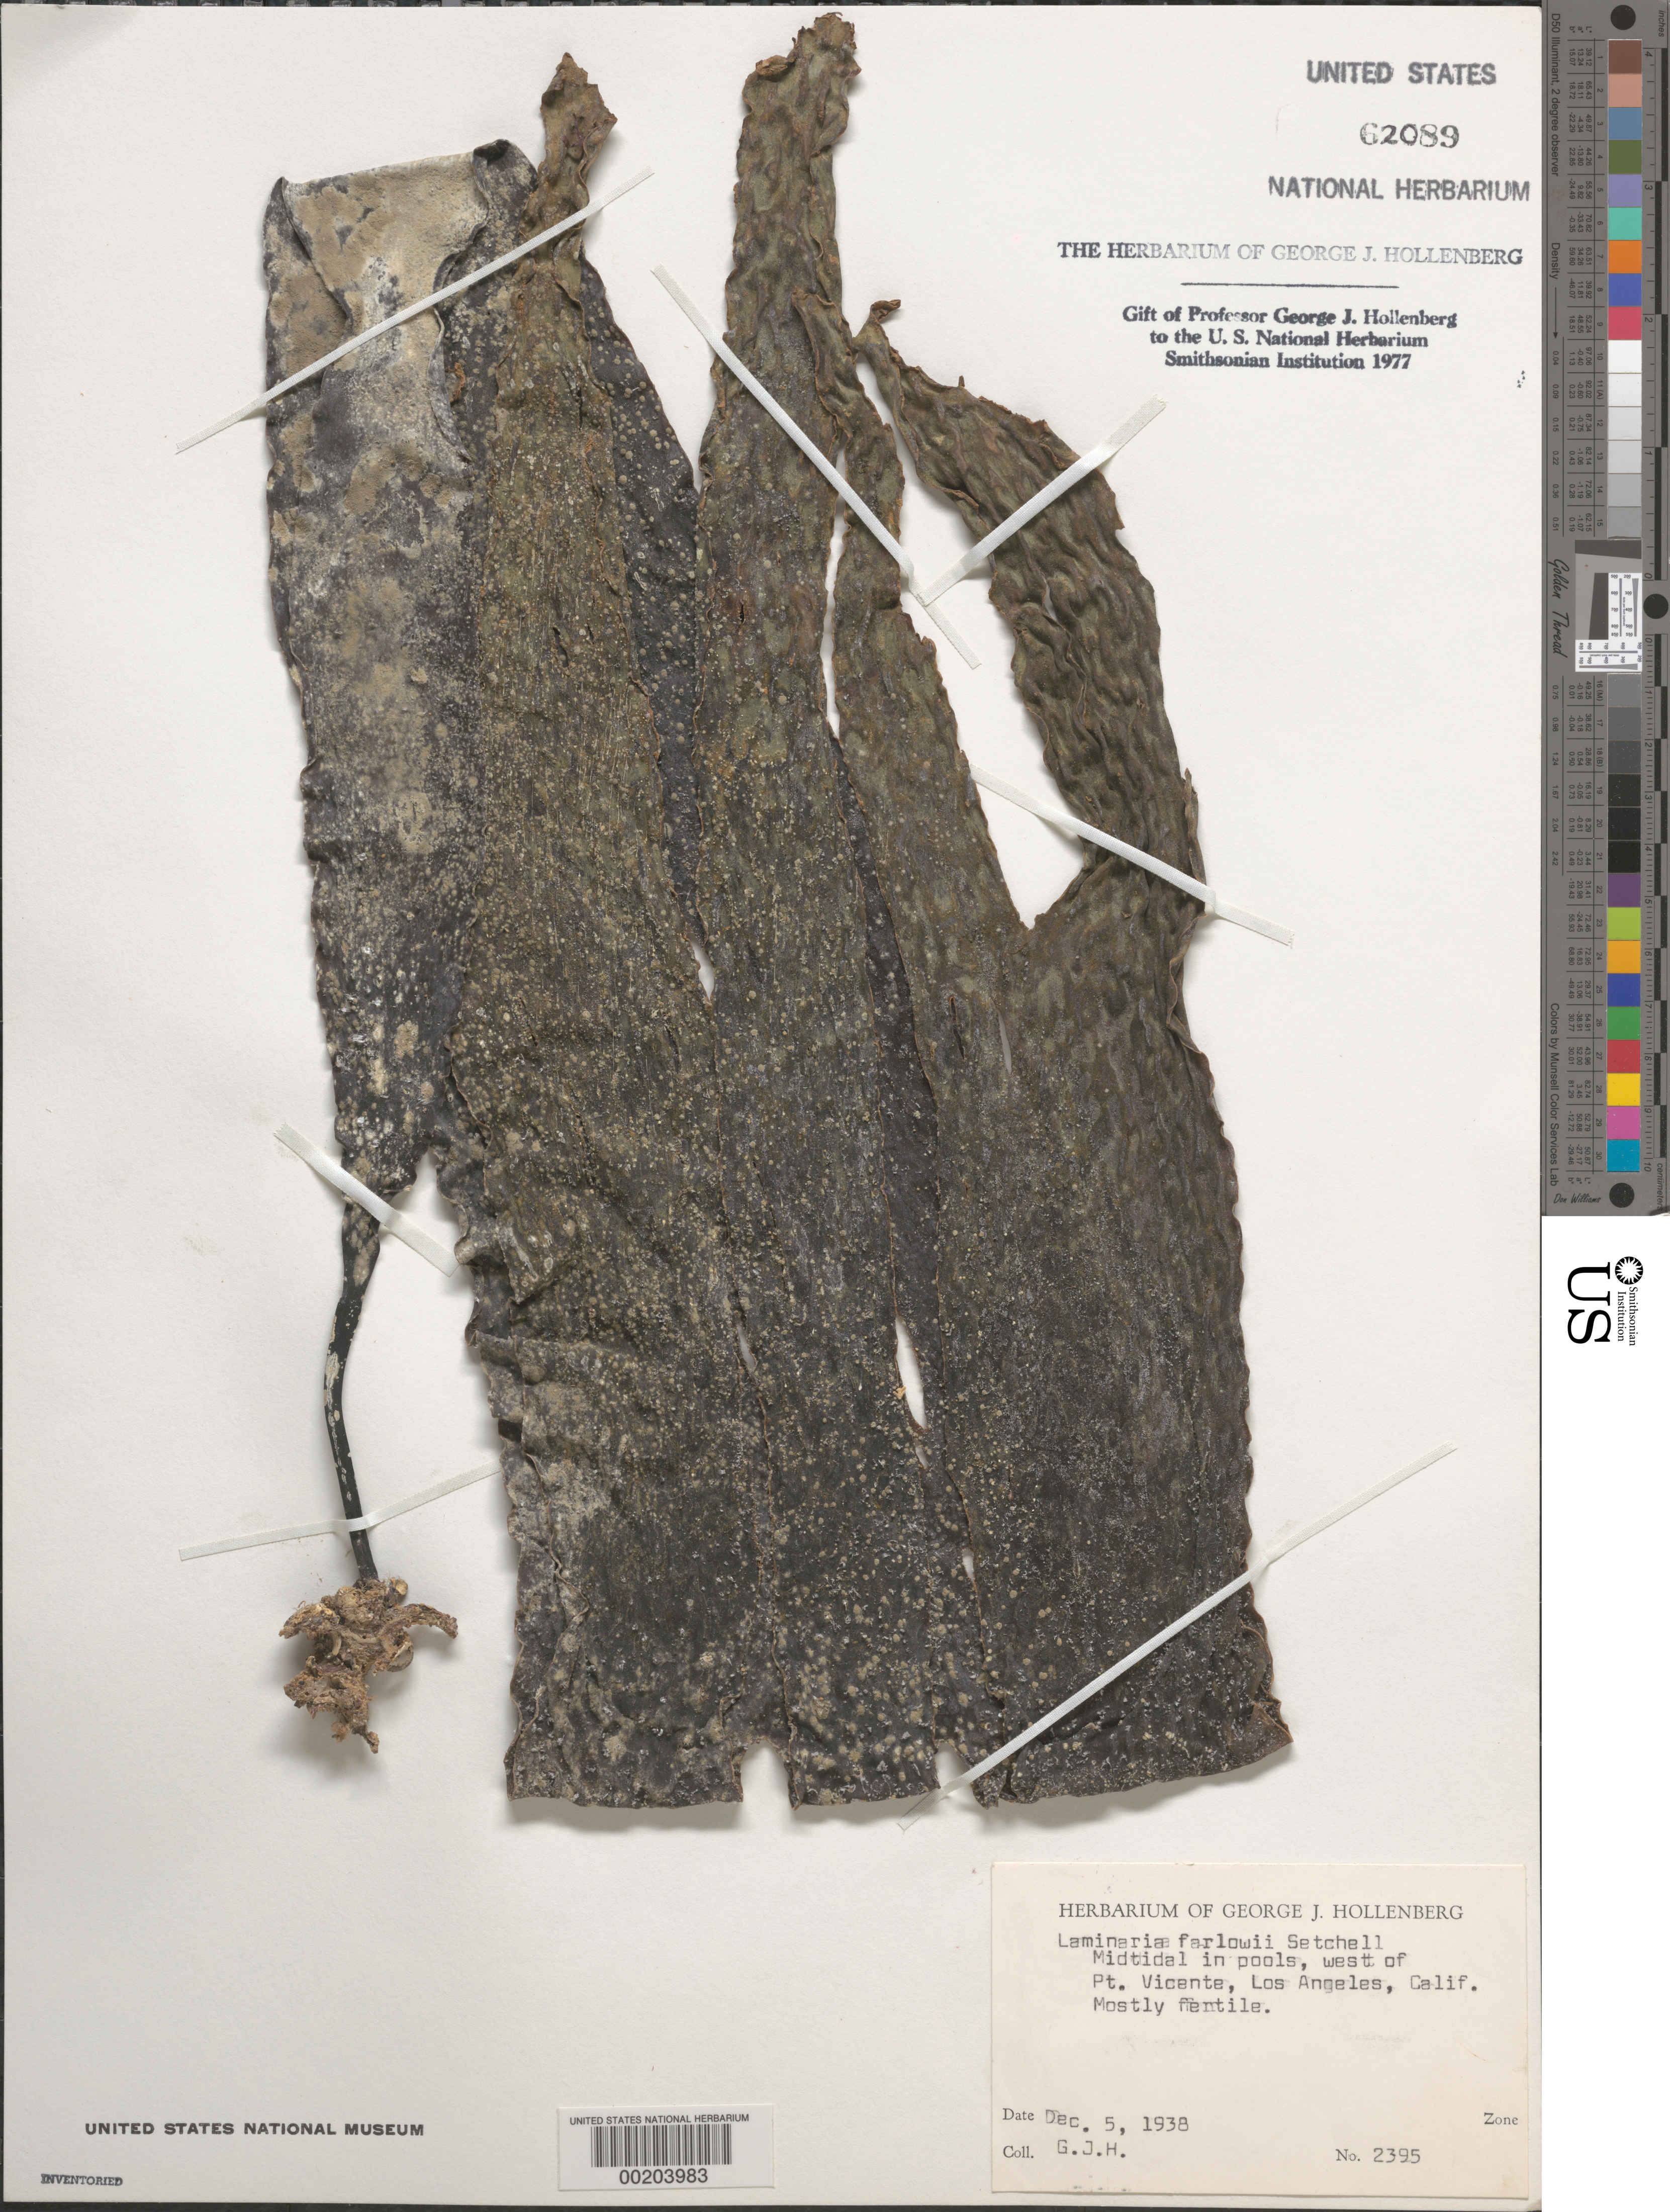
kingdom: Chromista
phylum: Ochrophyta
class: Phaeophyceae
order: Laminariales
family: Laminariaceae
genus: Laminaria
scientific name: Laminaria farlowii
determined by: Hollenberg, George J.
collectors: G. Hollenberg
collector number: GJH 2395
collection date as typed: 05 Dec 1938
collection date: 1938-12-05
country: United States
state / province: California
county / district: Los Angeles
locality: West of Point Vicente, south of Redondo Beach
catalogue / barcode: US 62089